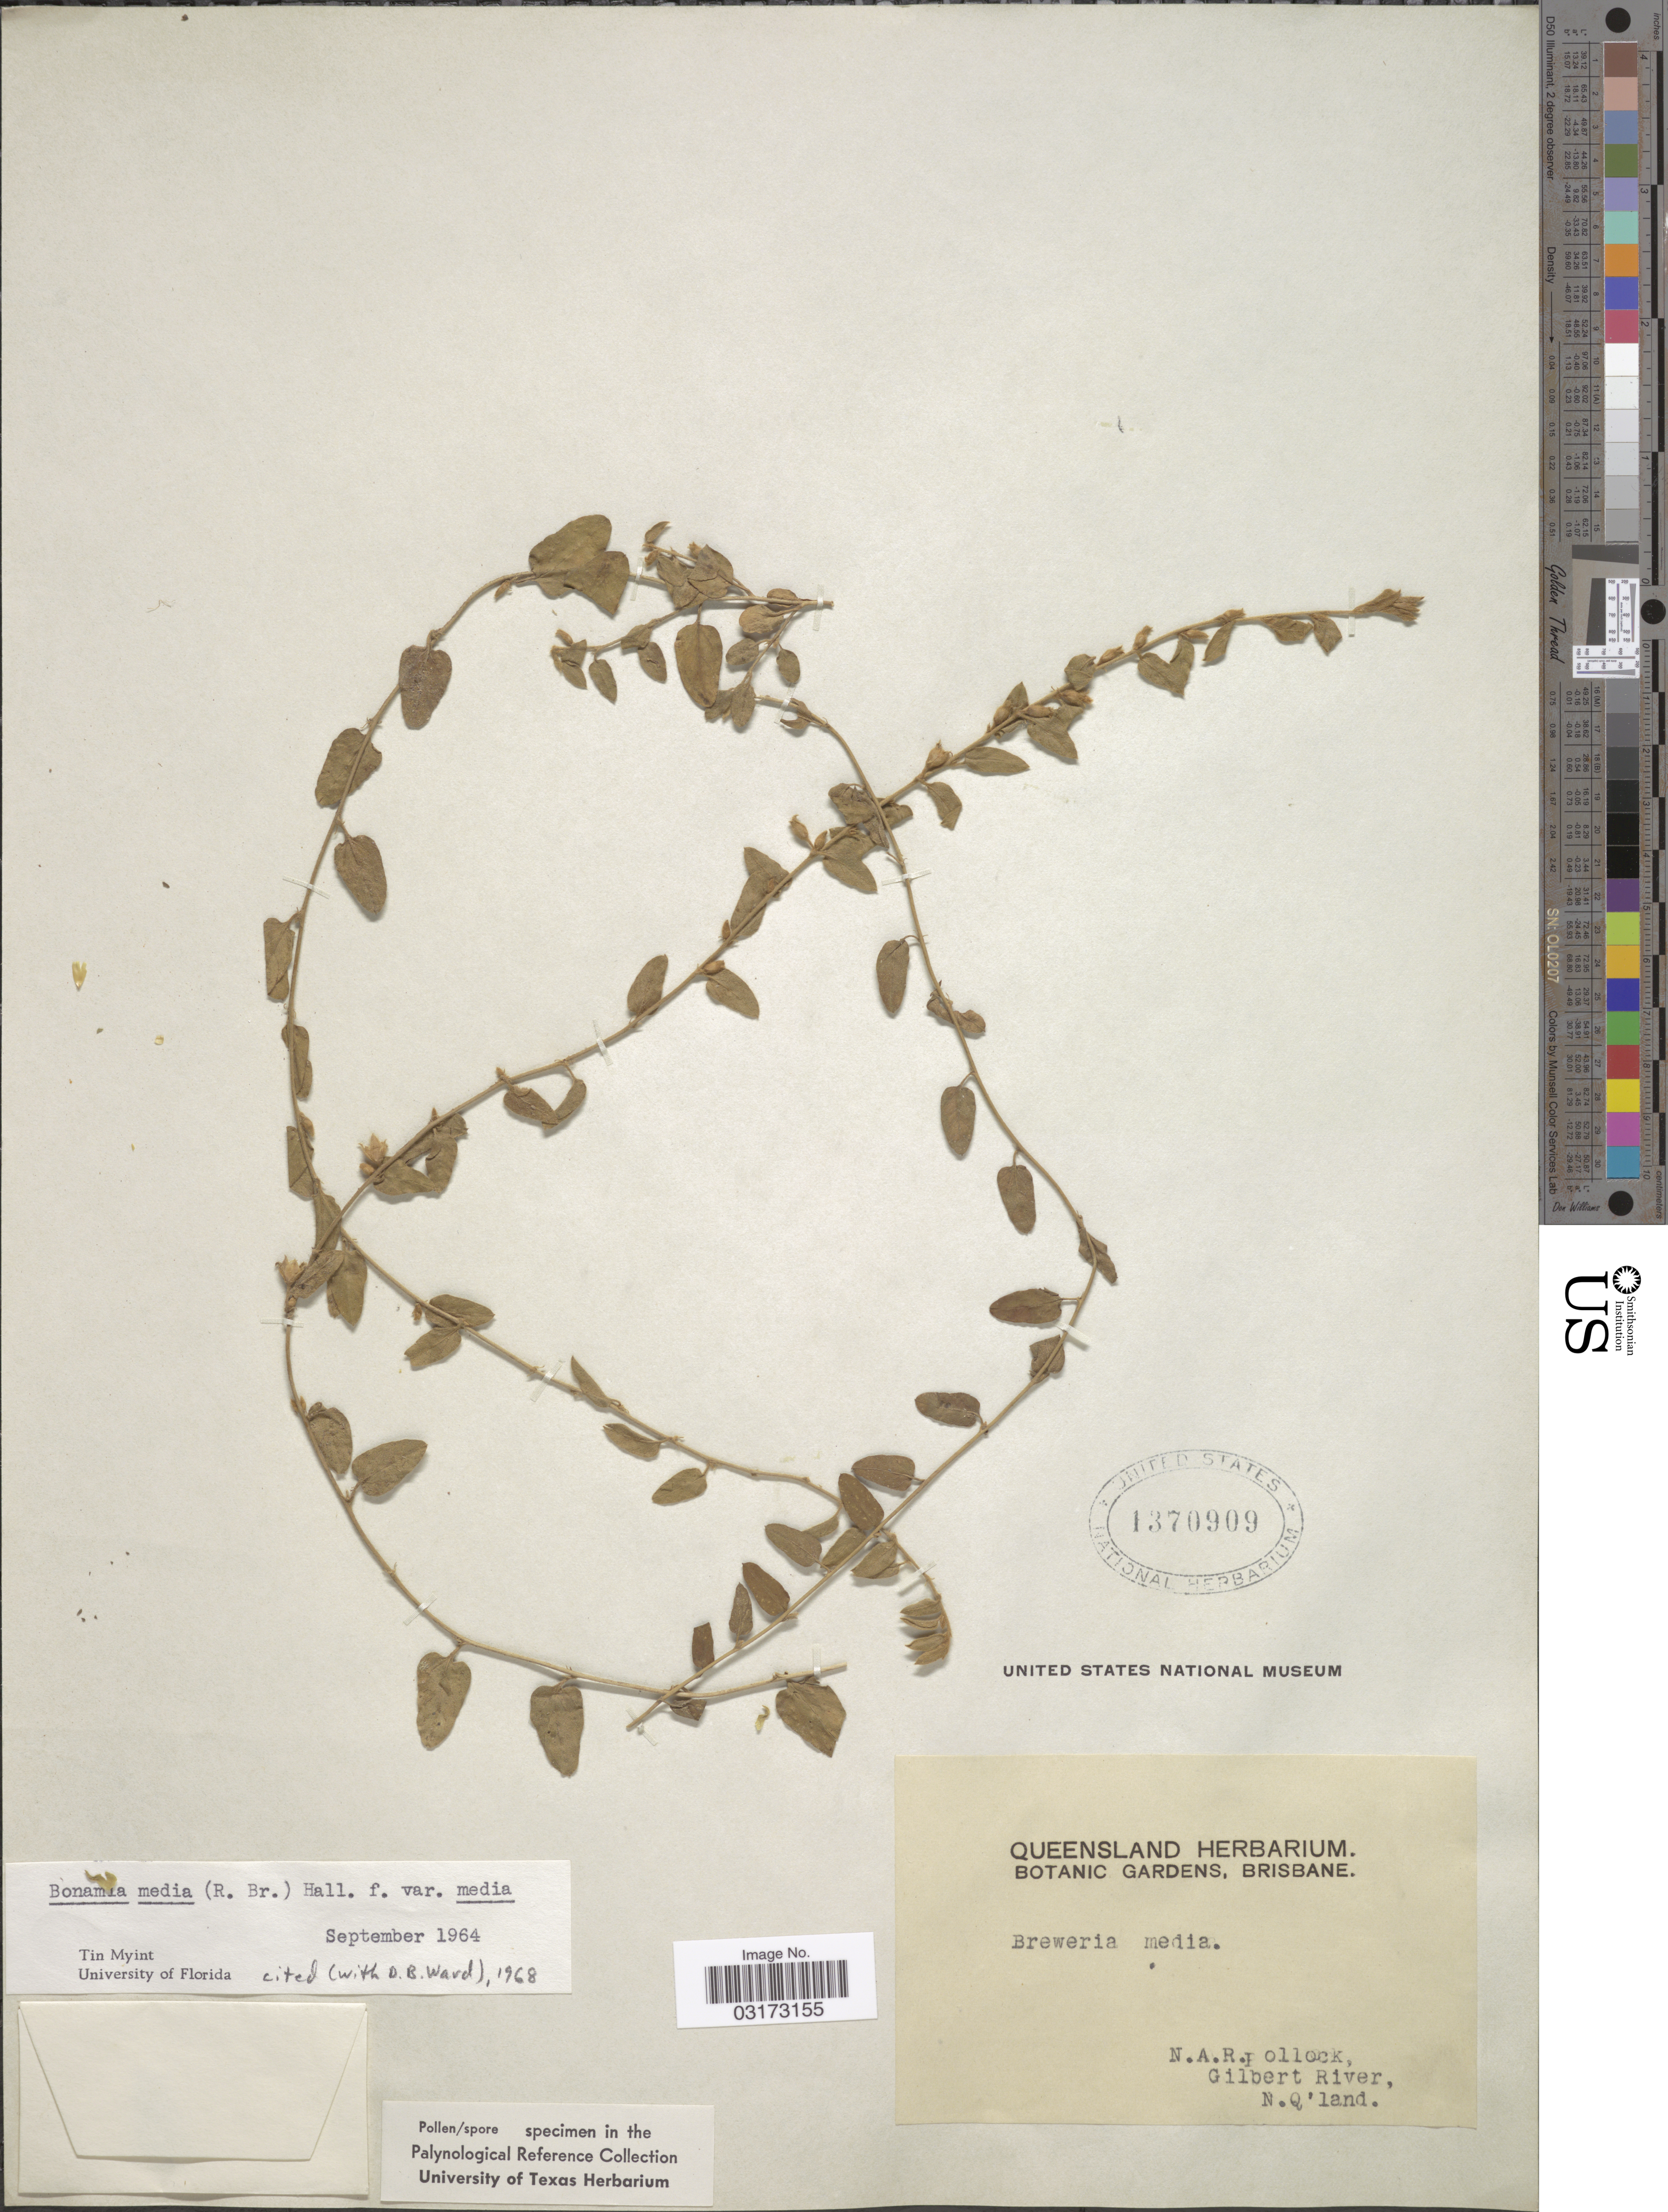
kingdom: Plantae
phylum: Tracheophyta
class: Magnoliopsida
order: Solanales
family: Convolvulaceae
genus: Bonamia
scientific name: Bonamia media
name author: Hallier f.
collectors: N. Pollock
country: Australia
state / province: Queensland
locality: Gilbert River, N. Q'land.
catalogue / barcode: US 1370909